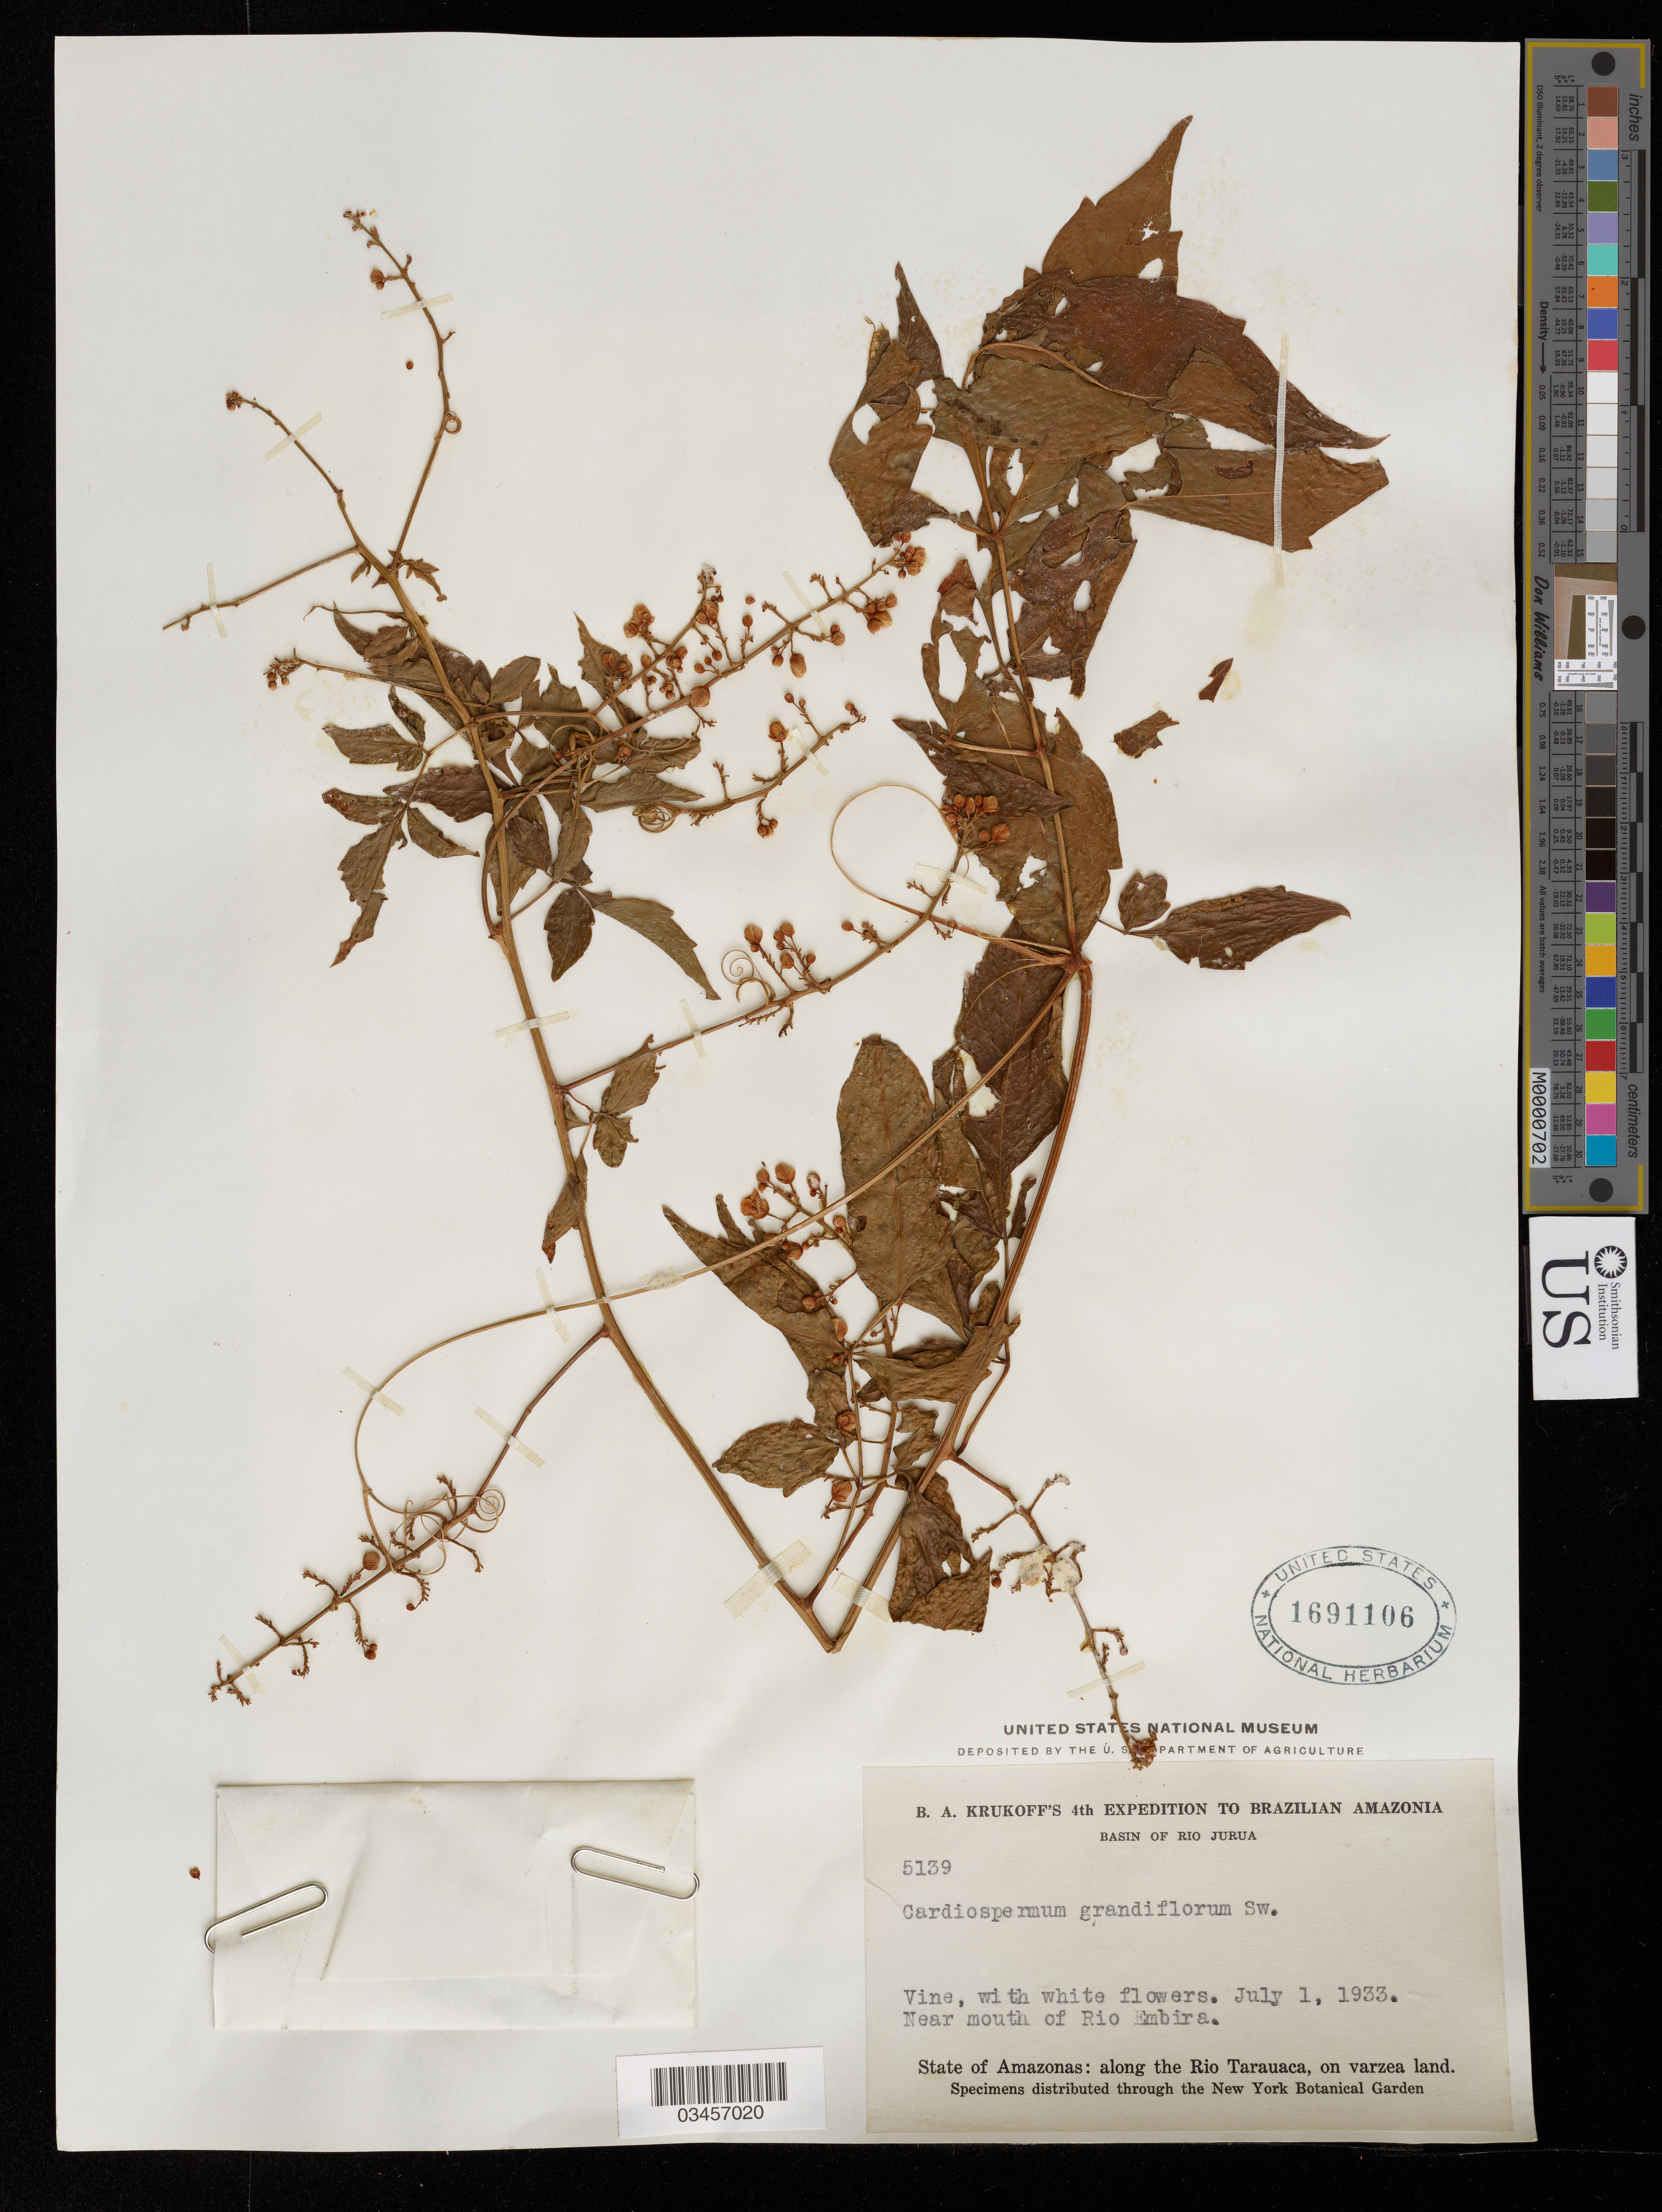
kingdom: Plantae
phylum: Tracheophyta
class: Magnoliopsida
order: Sapindales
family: Sapindaceae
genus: Cardiospermum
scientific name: Cardiospermum grandiflorum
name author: Sw.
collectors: B. A. Krukoff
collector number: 5139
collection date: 1933-07-01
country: Brazil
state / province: Amazonas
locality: Basin of Rio Jurua. Near mouth of Rio Embira.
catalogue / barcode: US 1691106